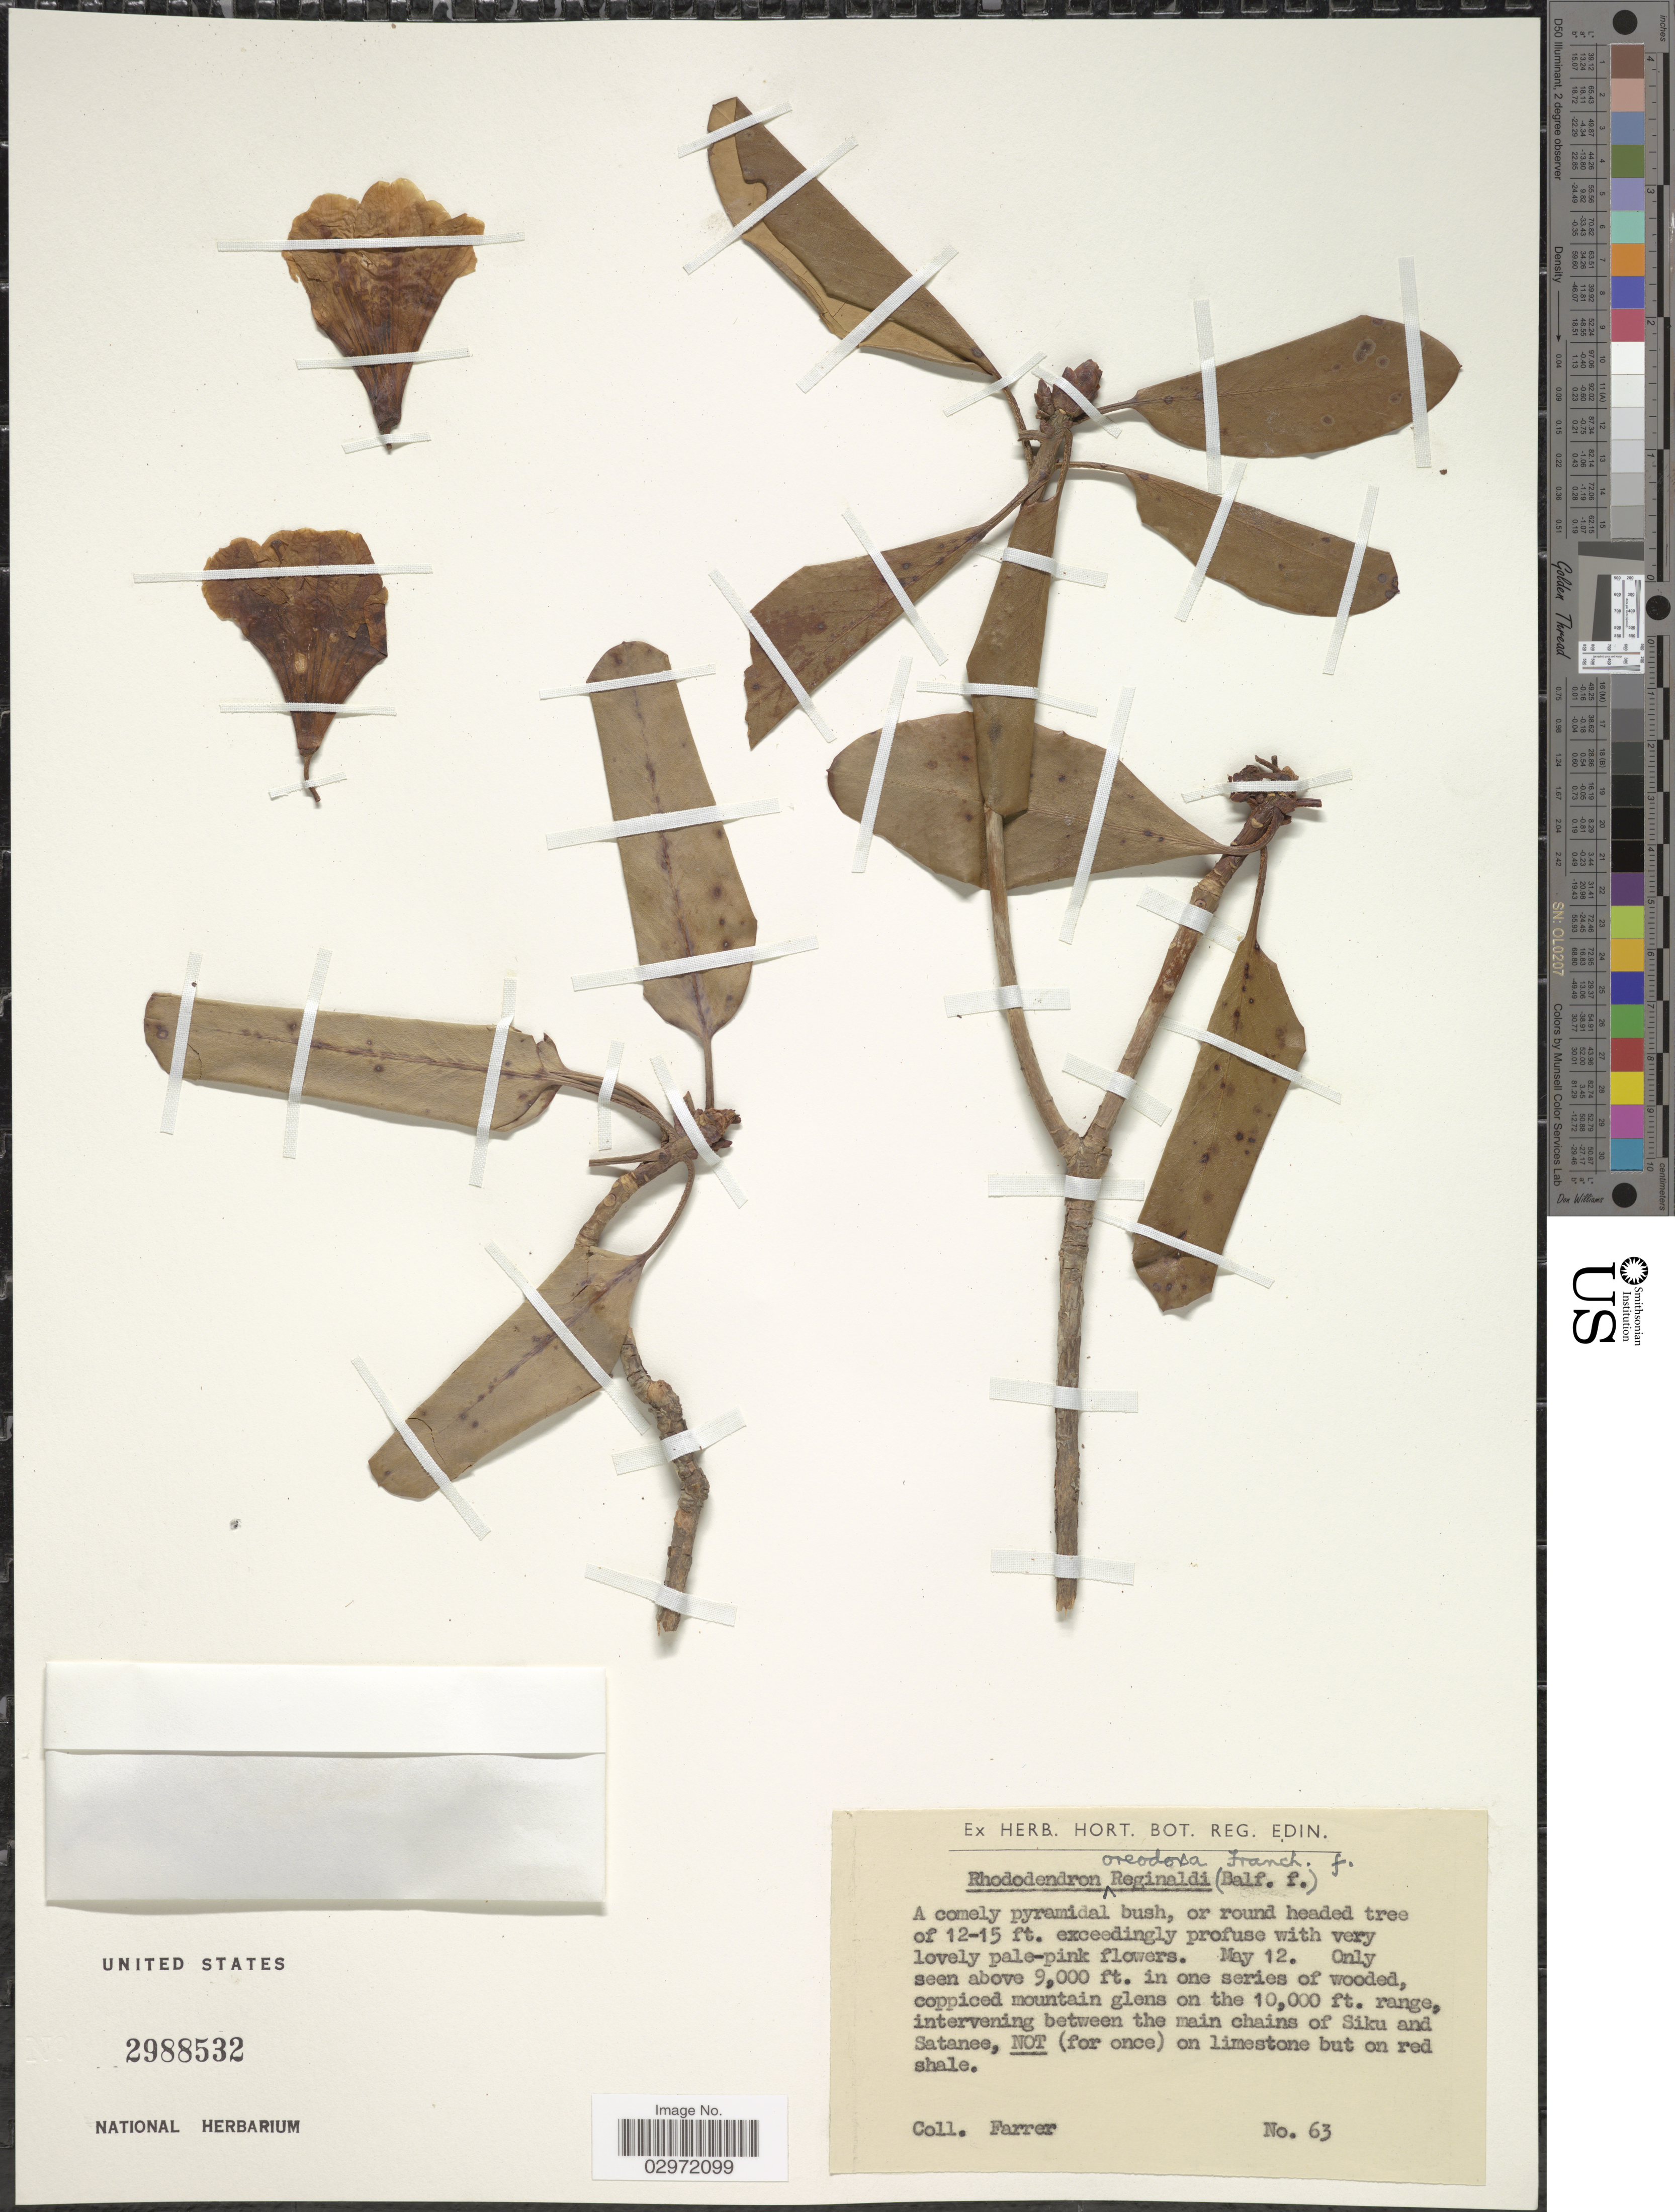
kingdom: Plantae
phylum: Tracheophyta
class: Magnoliopsida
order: Ericales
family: Ericaceae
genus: Rhododendron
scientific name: Rhododendron oreodoxa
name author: Franch.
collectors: Farrer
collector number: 63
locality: Intervening between the main chains of Siku and Satanee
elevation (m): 2743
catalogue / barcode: US 2988532